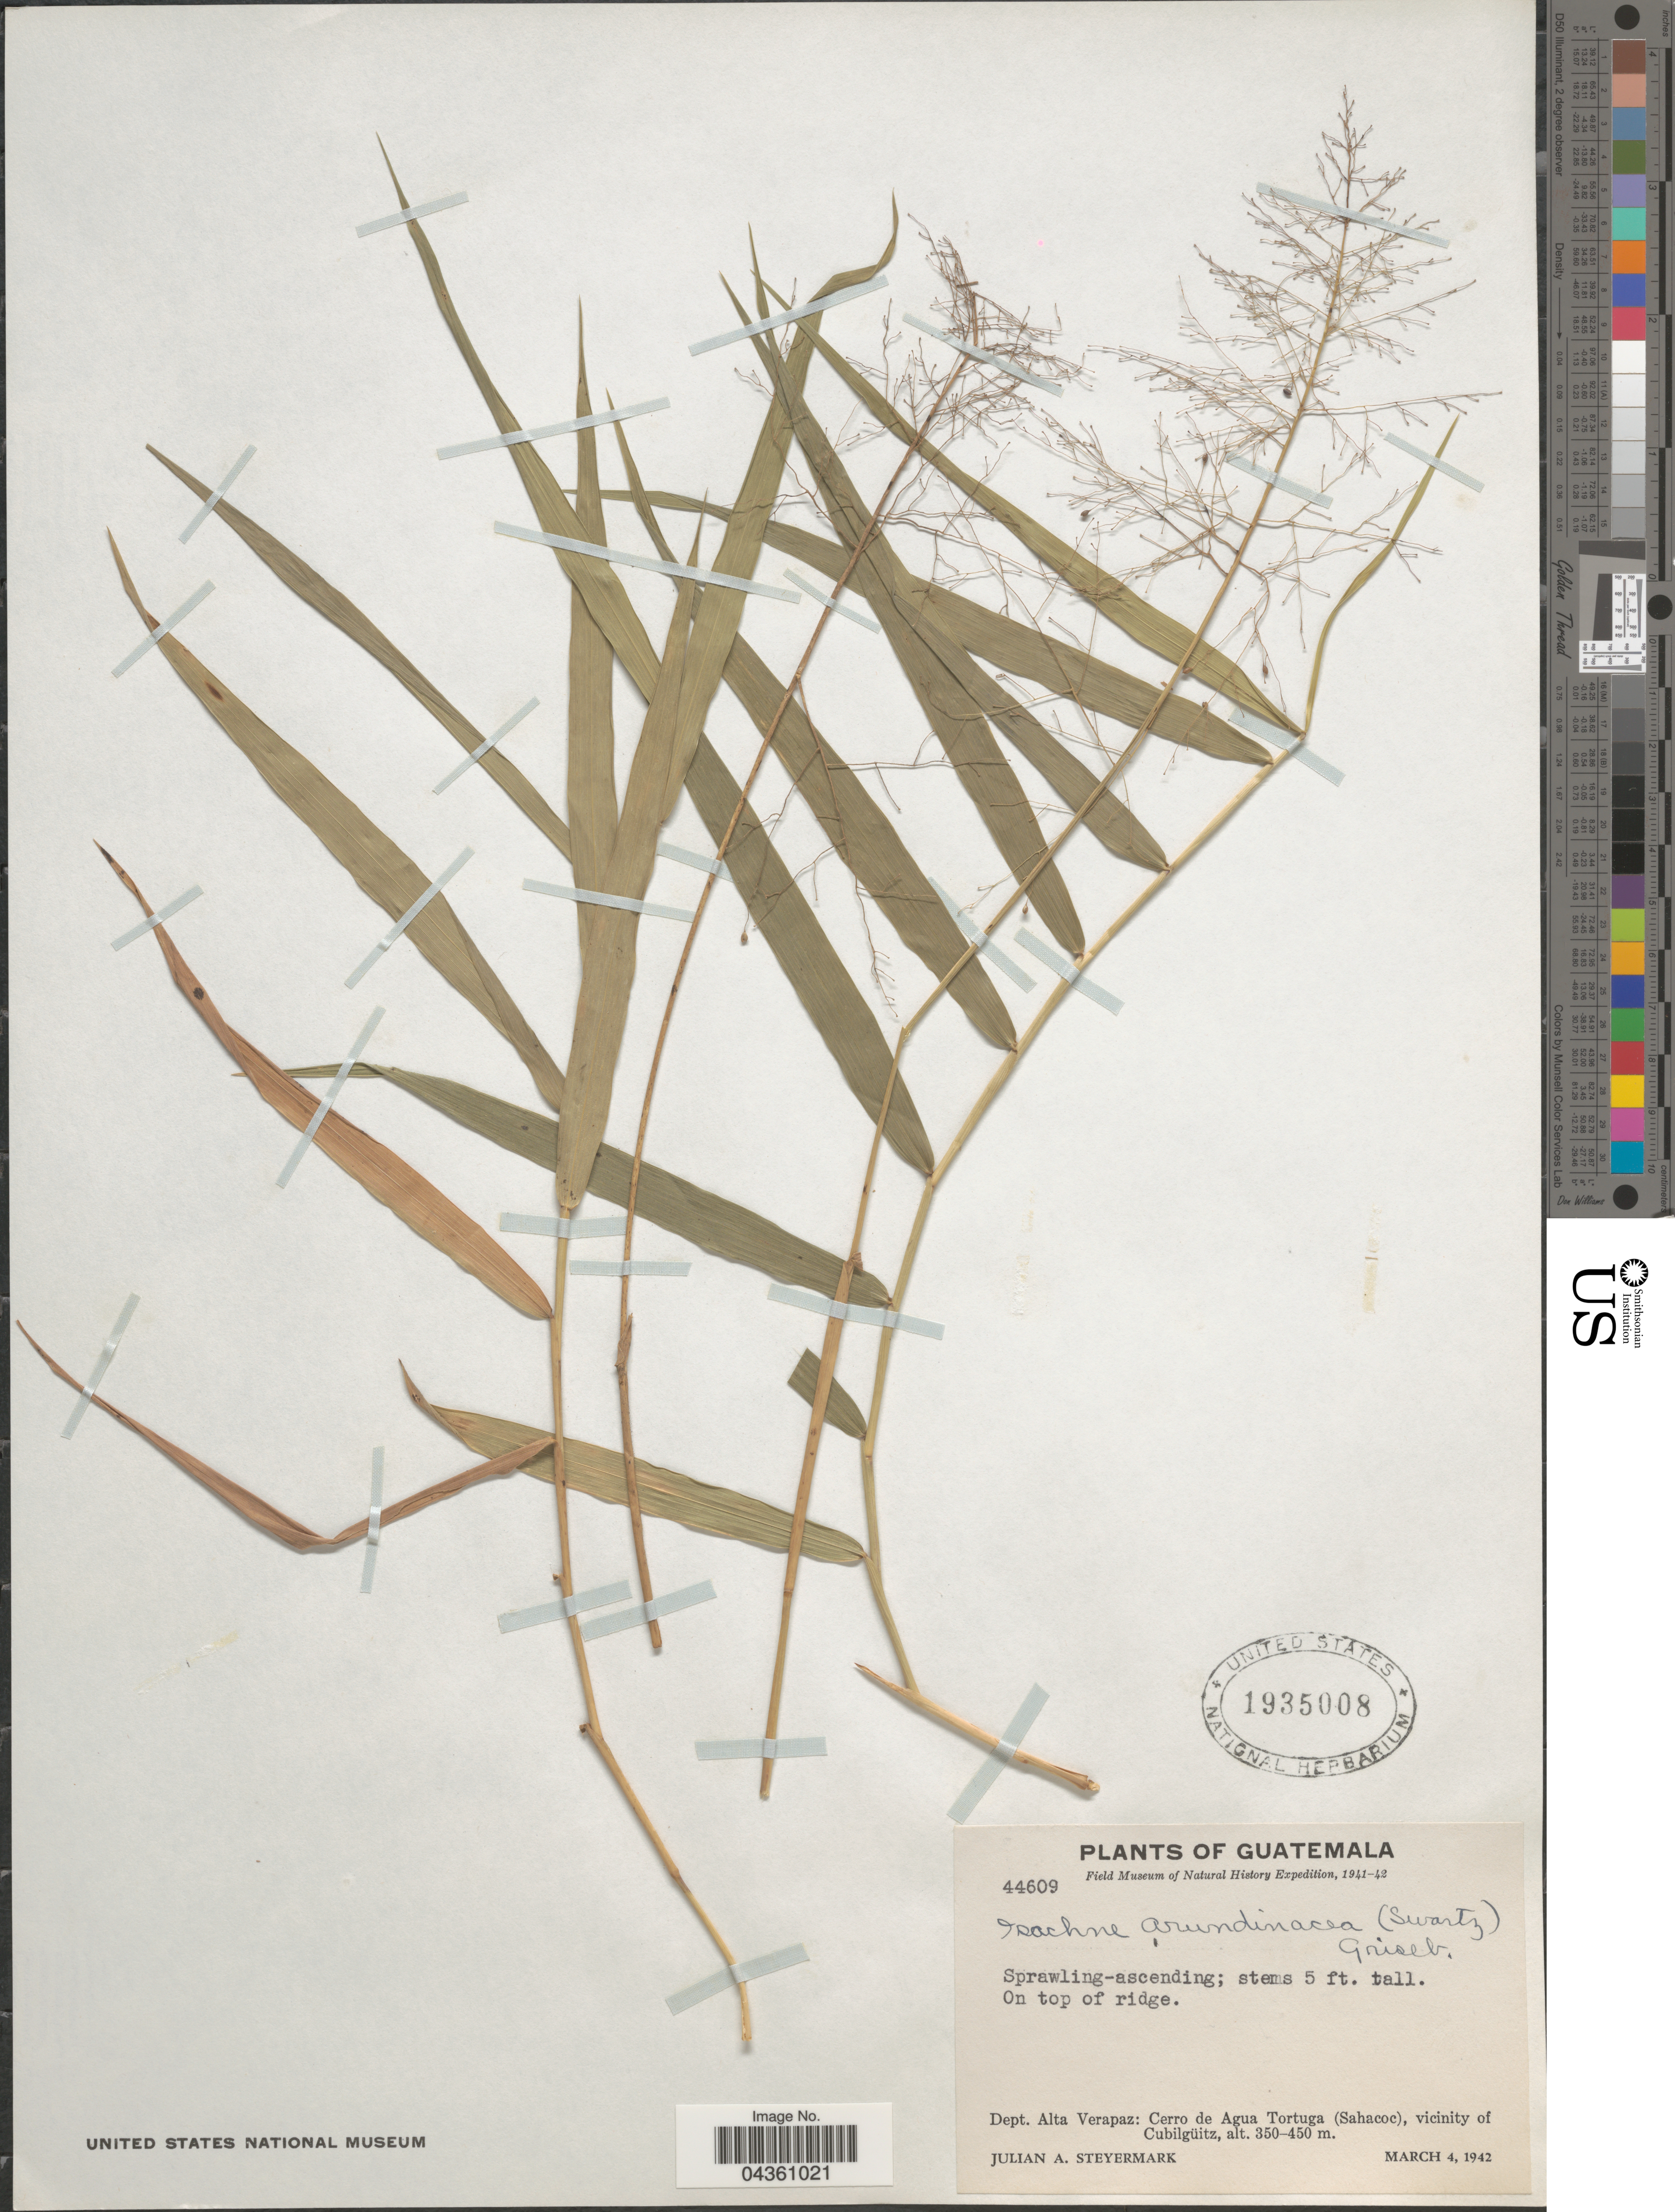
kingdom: Plantae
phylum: Tracheophyta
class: Liliopsida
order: Poales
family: Poaceae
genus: Isachne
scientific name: Isachne arundinacea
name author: (Sw.) Griseb.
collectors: J. Steyermark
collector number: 44609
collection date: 1942-03-04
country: Guatemala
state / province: Alta Verapaz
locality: Field Museum of Natural History Expedition, 1941-42. On top of ridge. Dept. Alta Verapaz: Cerro de Agua Tortuga (Sahacoc), vicinity of Cubilgüitz.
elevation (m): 350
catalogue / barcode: US 1935008